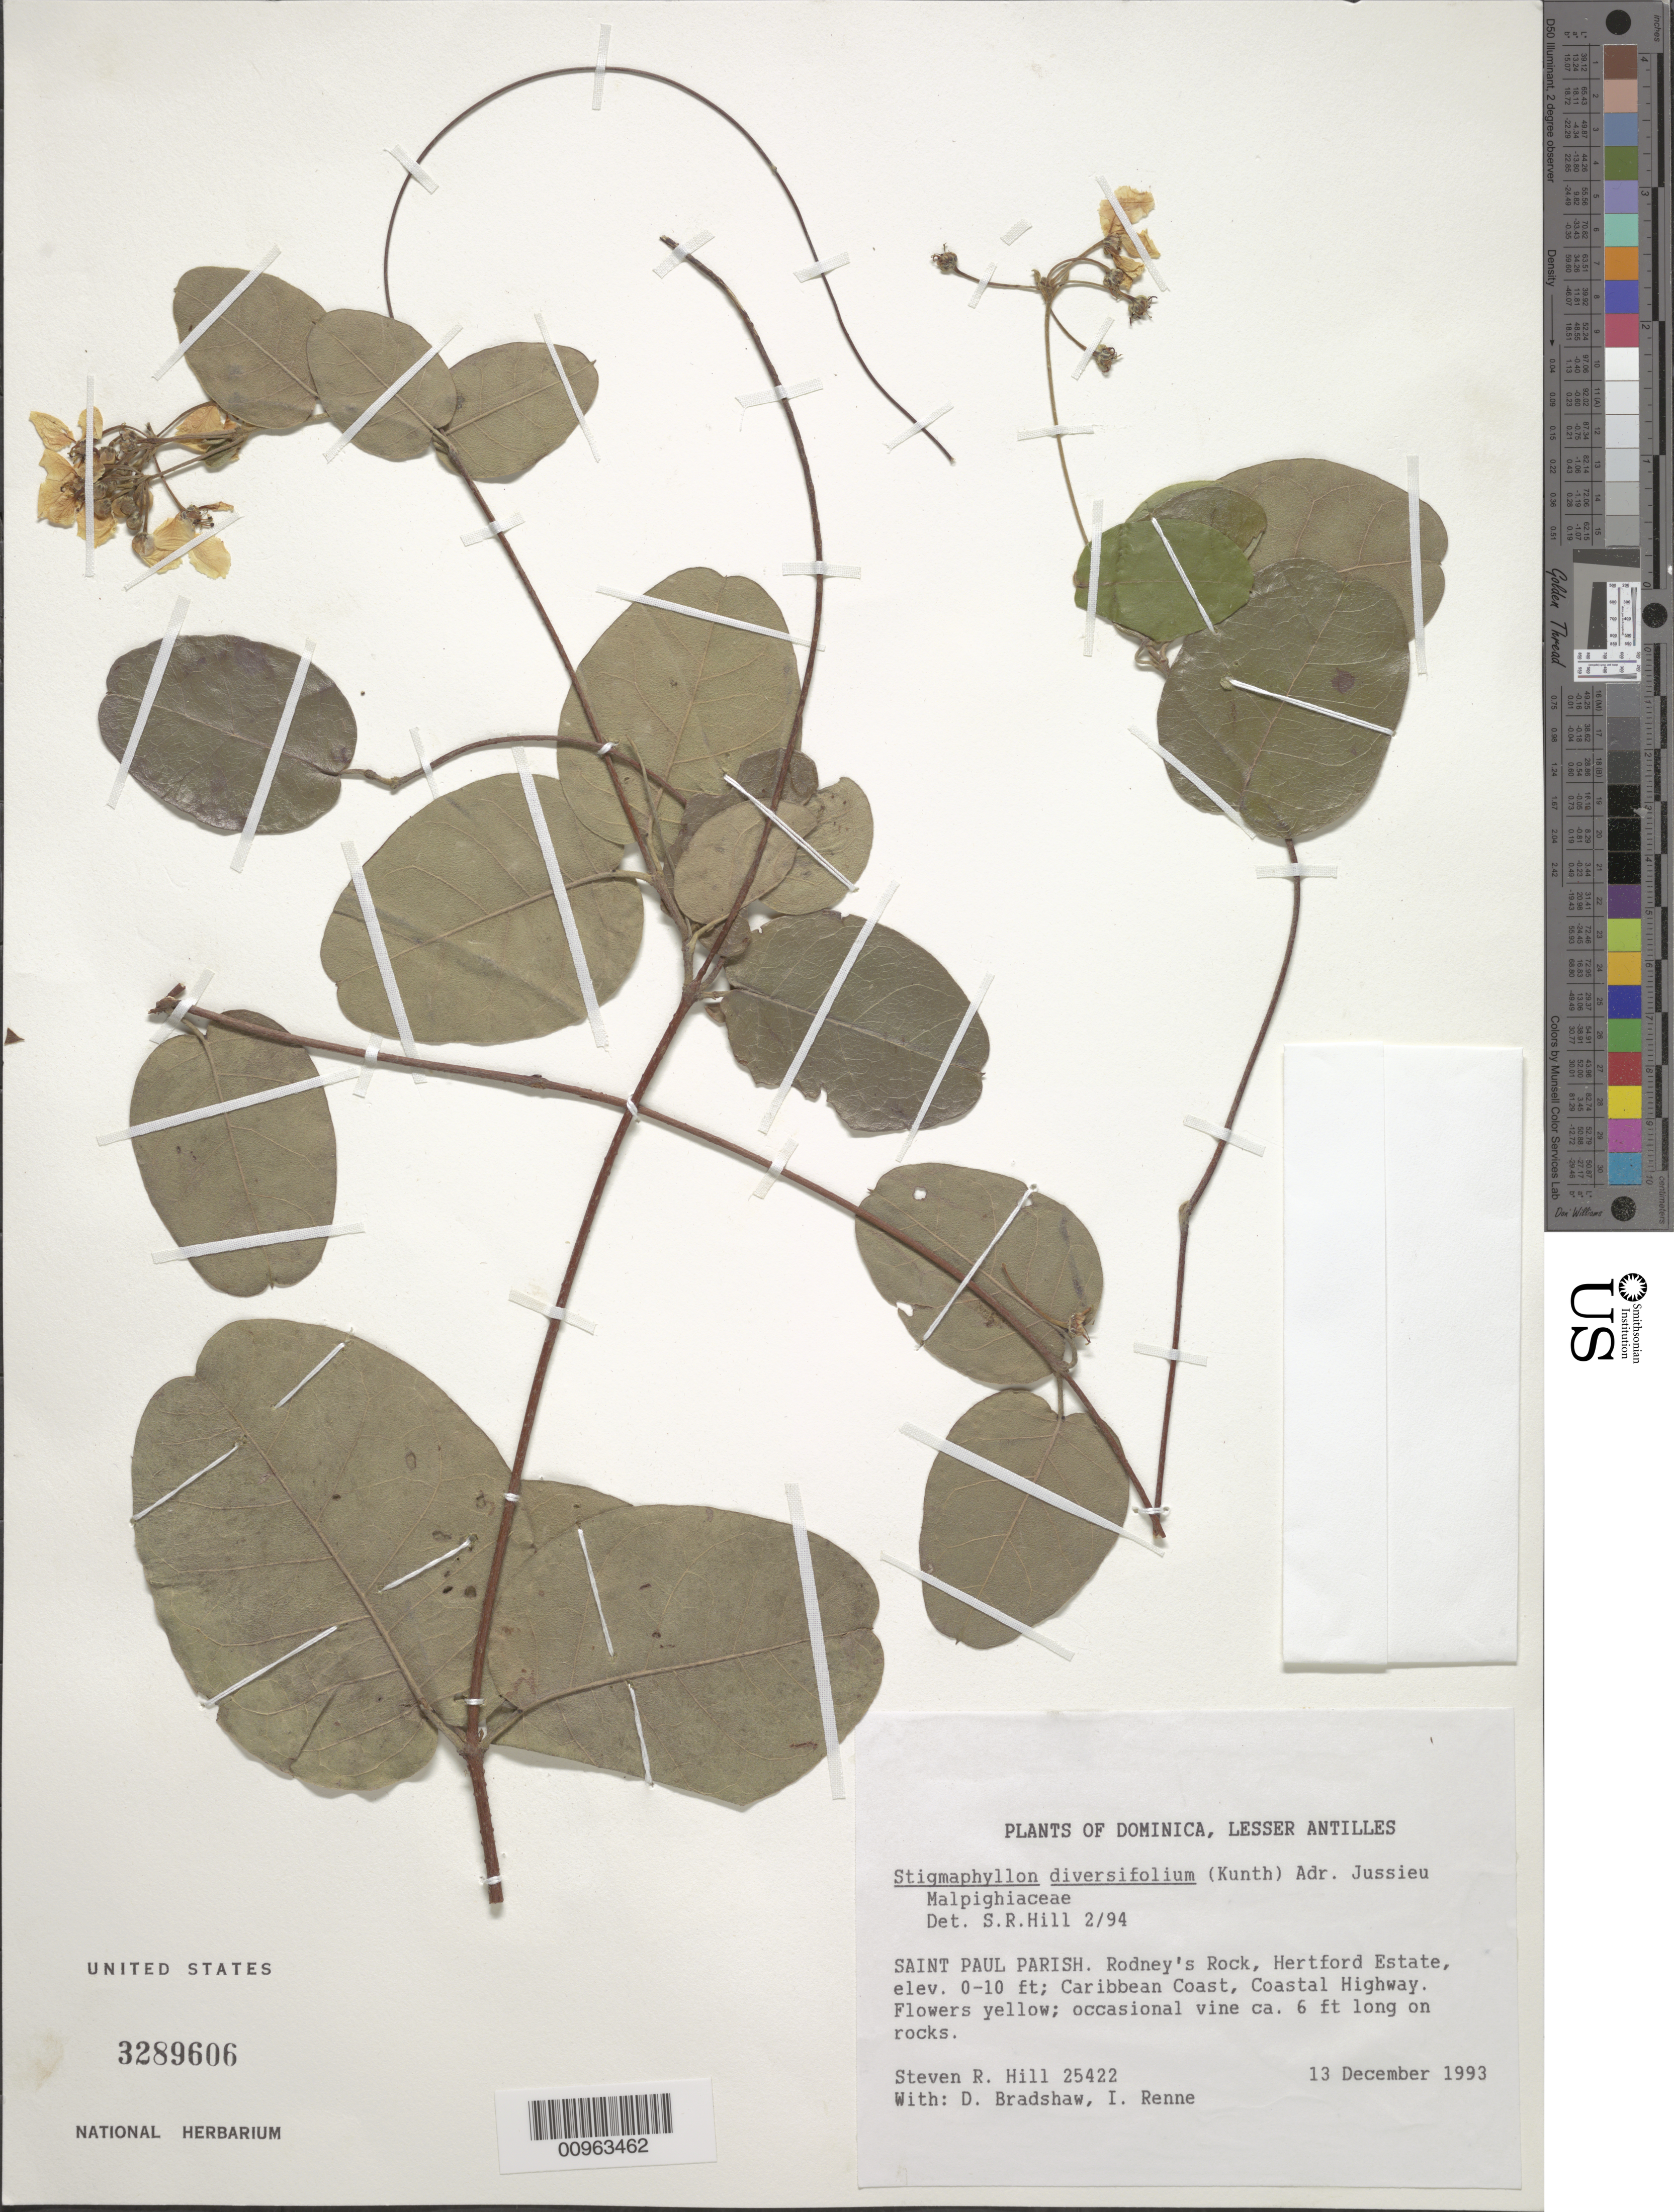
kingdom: Plantae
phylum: Tracheophyta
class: Magnoliopsida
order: Malpighiales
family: Malpighiaceae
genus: Stigmaphyllon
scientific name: Stigmaphyllon diversifolium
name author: (Kunth) A. Juss.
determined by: Hill, Steven R.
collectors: S. R. Hill, D. Bradshaw & I. Renne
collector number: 25422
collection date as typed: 13 Dec 1993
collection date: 1993-12-13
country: Dominica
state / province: St. Paul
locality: Rodney's Rock, Hertford Estate, Caribbean Coast, Coastal Highway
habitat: On rocks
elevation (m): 0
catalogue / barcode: US 3289606